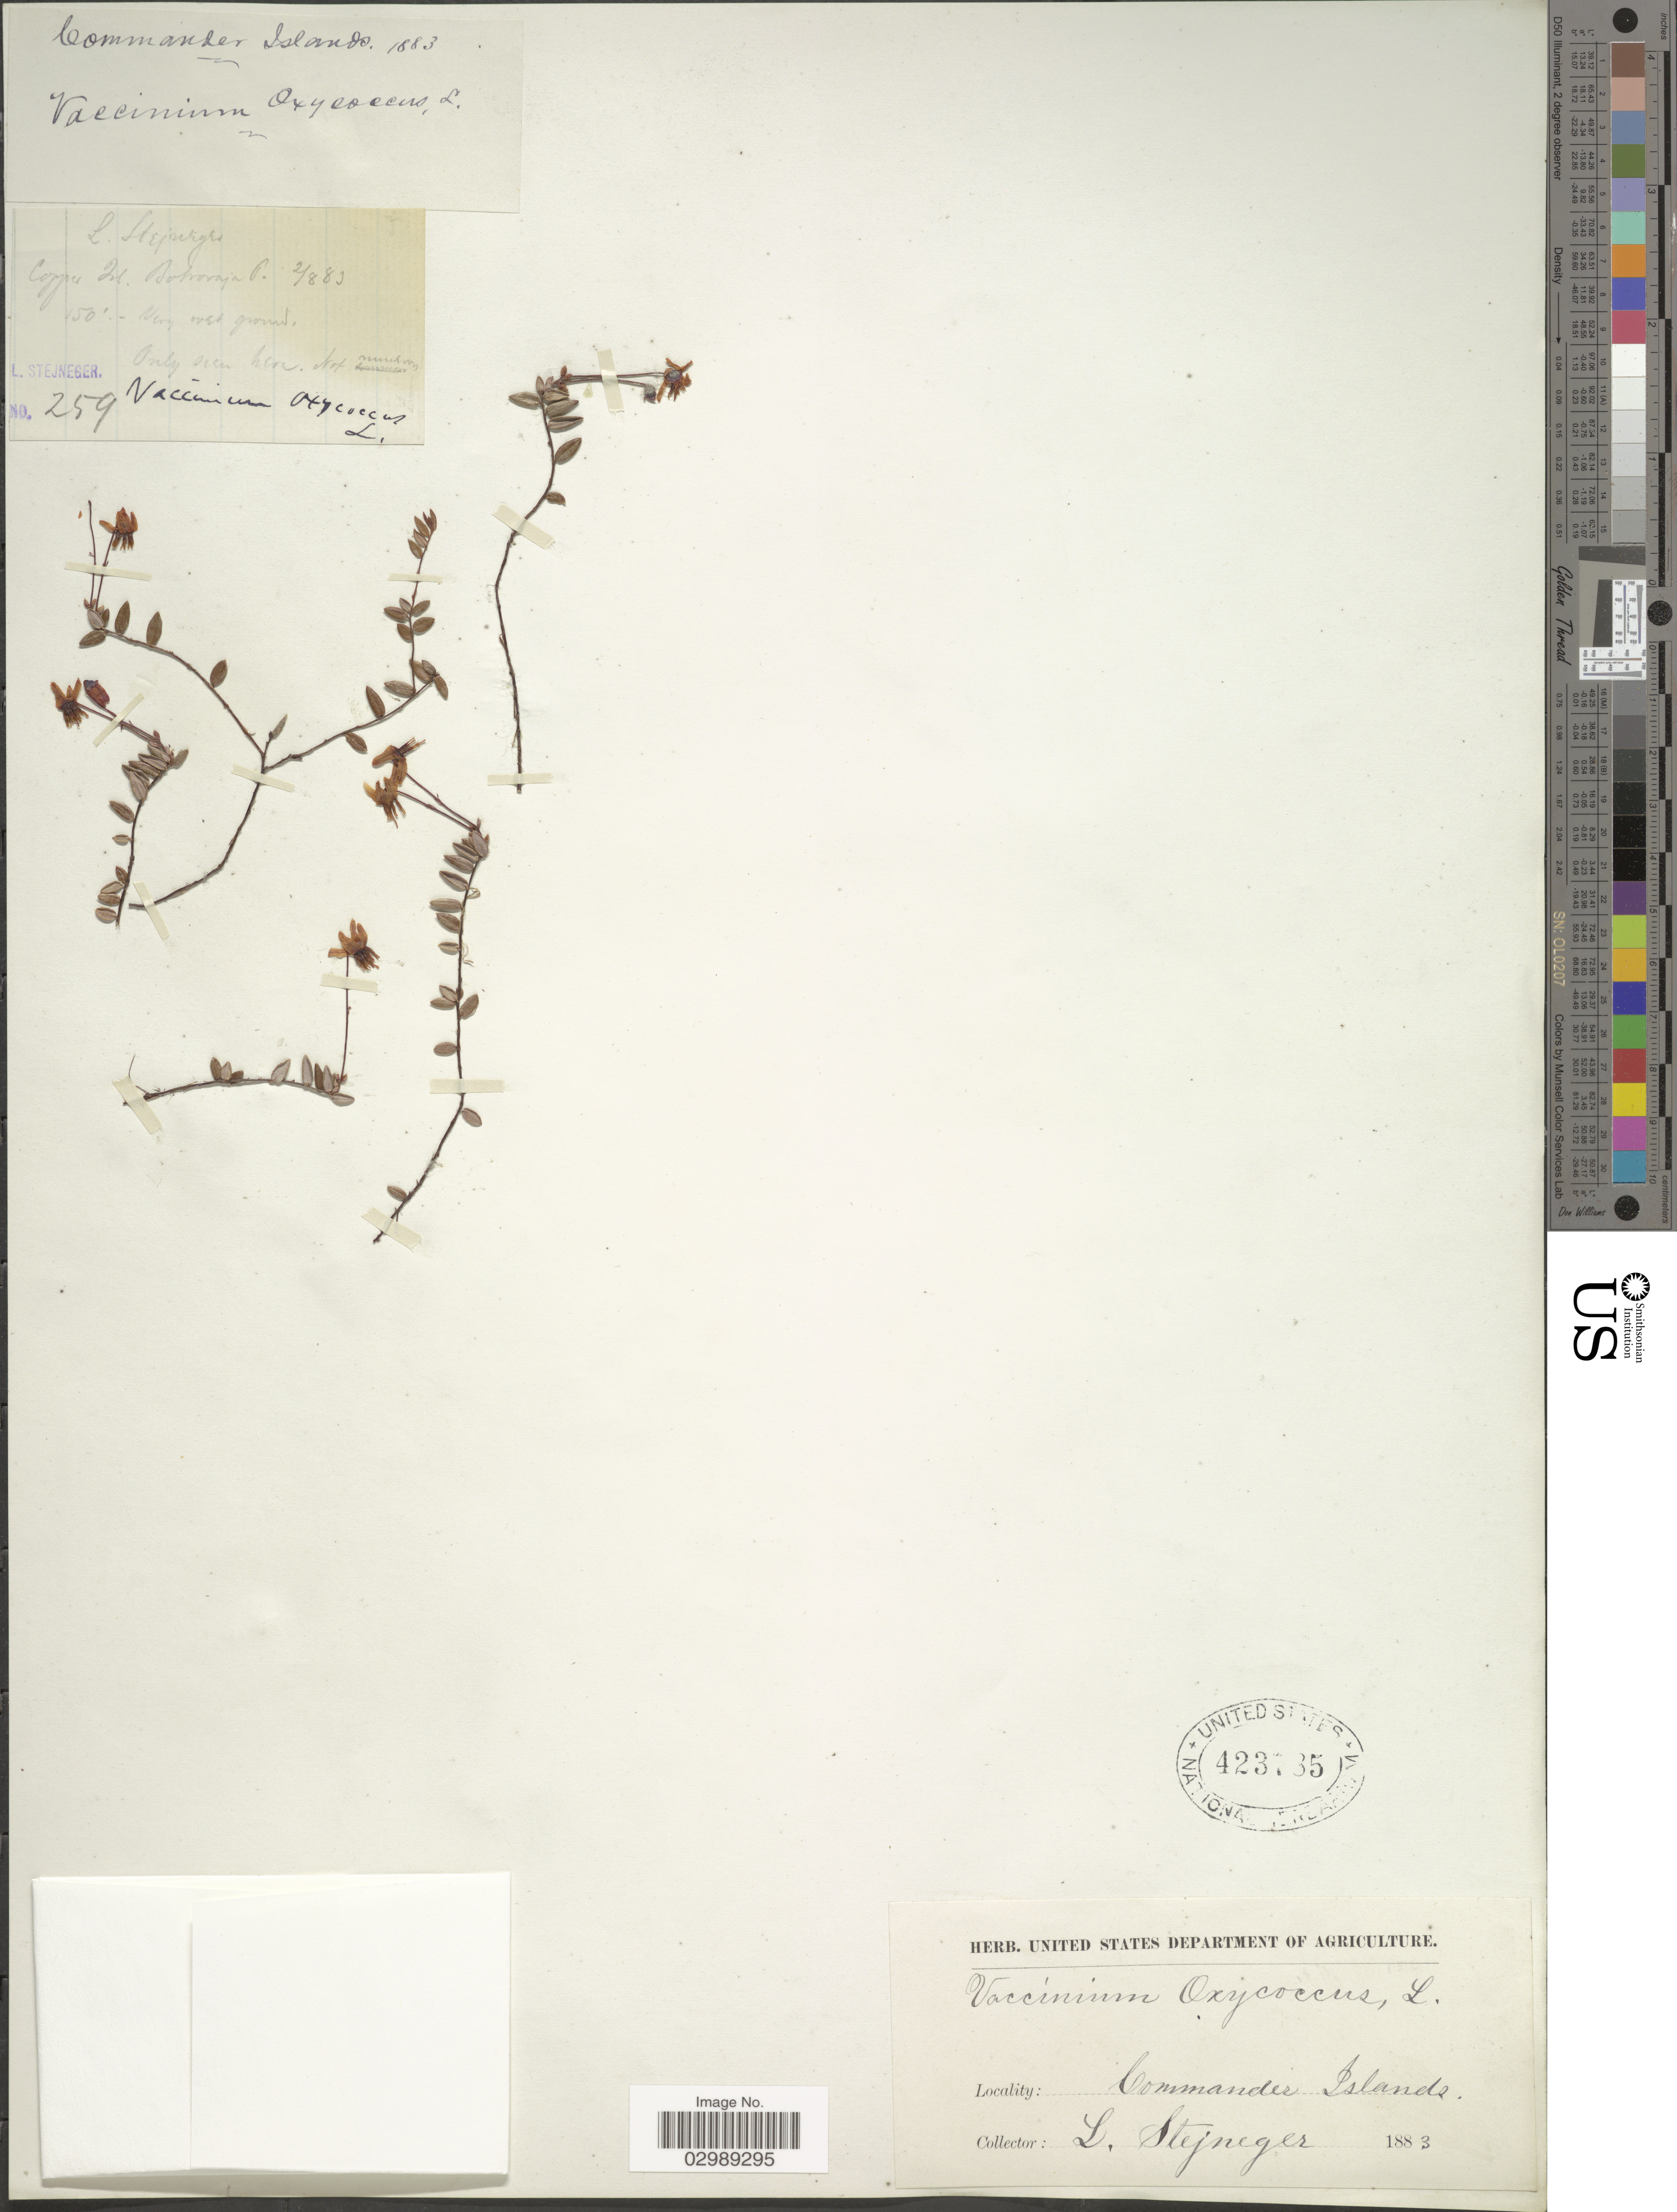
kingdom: Plantae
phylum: Tracheophyta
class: Magnoliopsida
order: Ericales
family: Ericaceae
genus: Vaccinium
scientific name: Vaccinium oxycoccos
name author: L.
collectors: L. Stejneger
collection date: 1883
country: Russian Federation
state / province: Kamchatka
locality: Commander Islands.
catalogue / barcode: US 423785